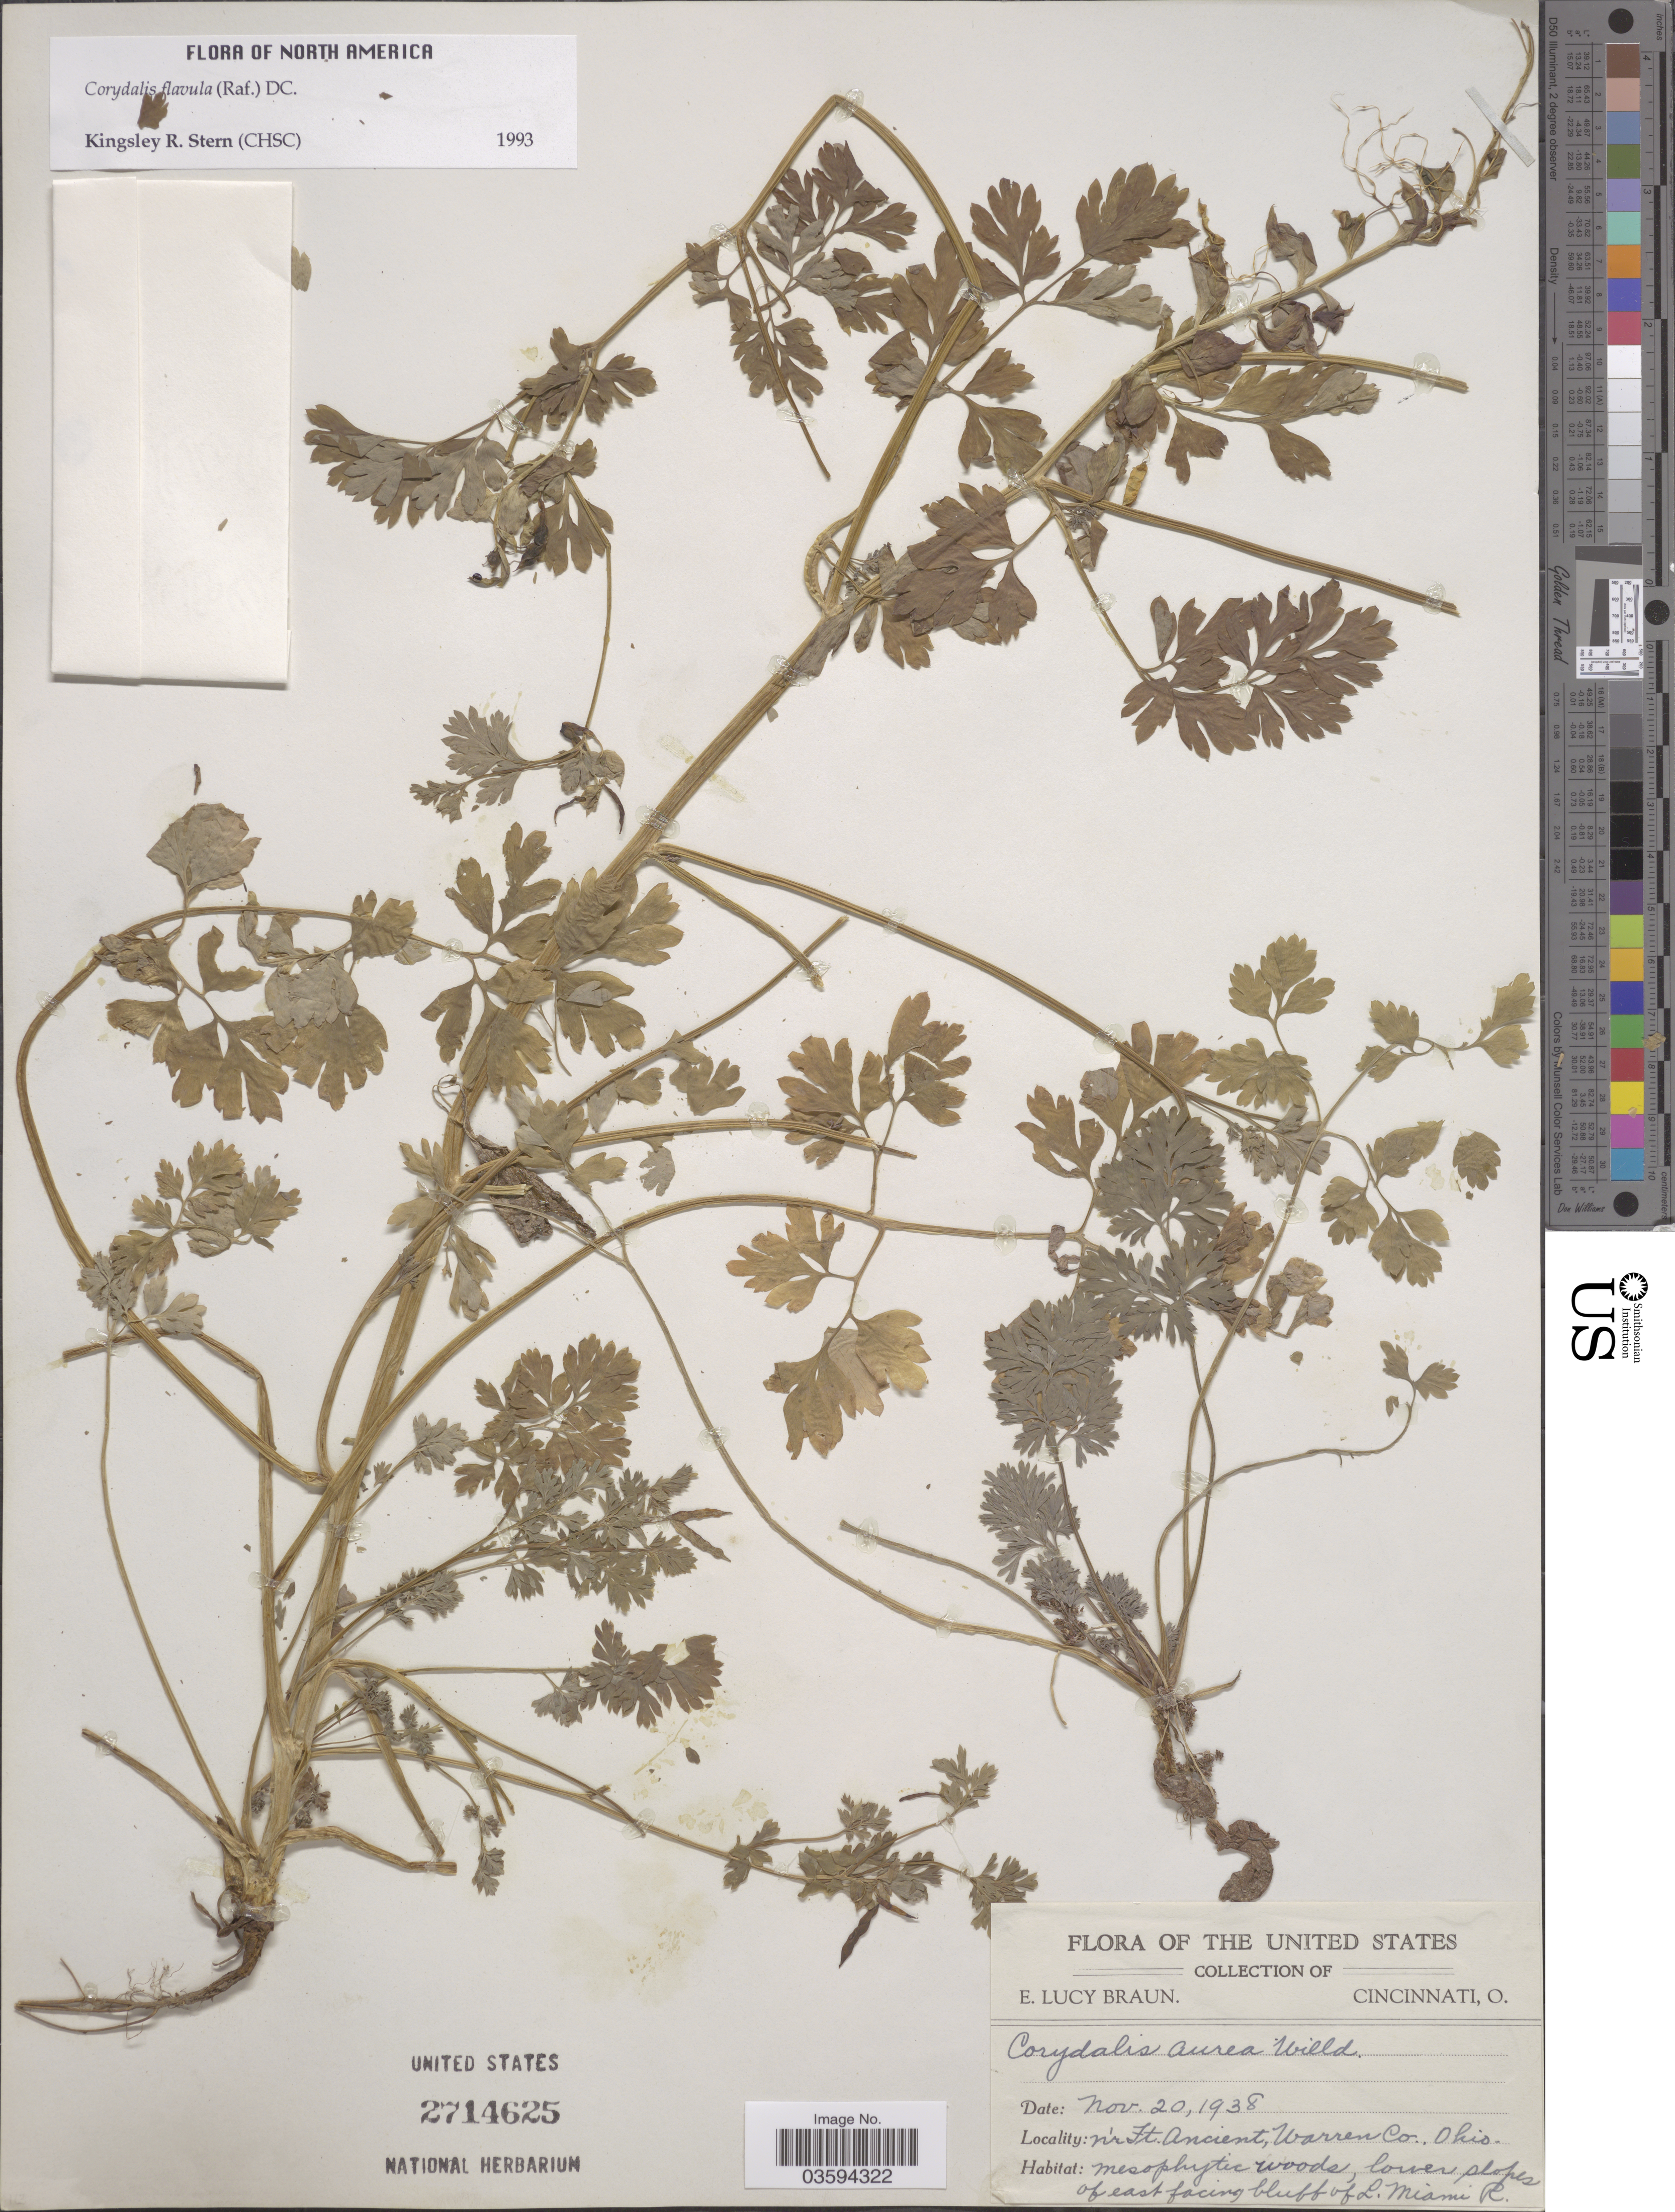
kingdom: Plantae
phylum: Tracheophyta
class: Magnoliopsida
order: Ranunculales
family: Papaveraceae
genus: Corydalis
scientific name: Corydalis flavula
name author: (Raf.) DC.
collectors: E. L. Braun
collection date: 1938-11-20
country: United States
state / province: Ohio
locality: Nr Ft. Ancient, Warren Co. Lower slopes of east facing bluff of L. Miami R.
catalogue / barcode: US 2714625